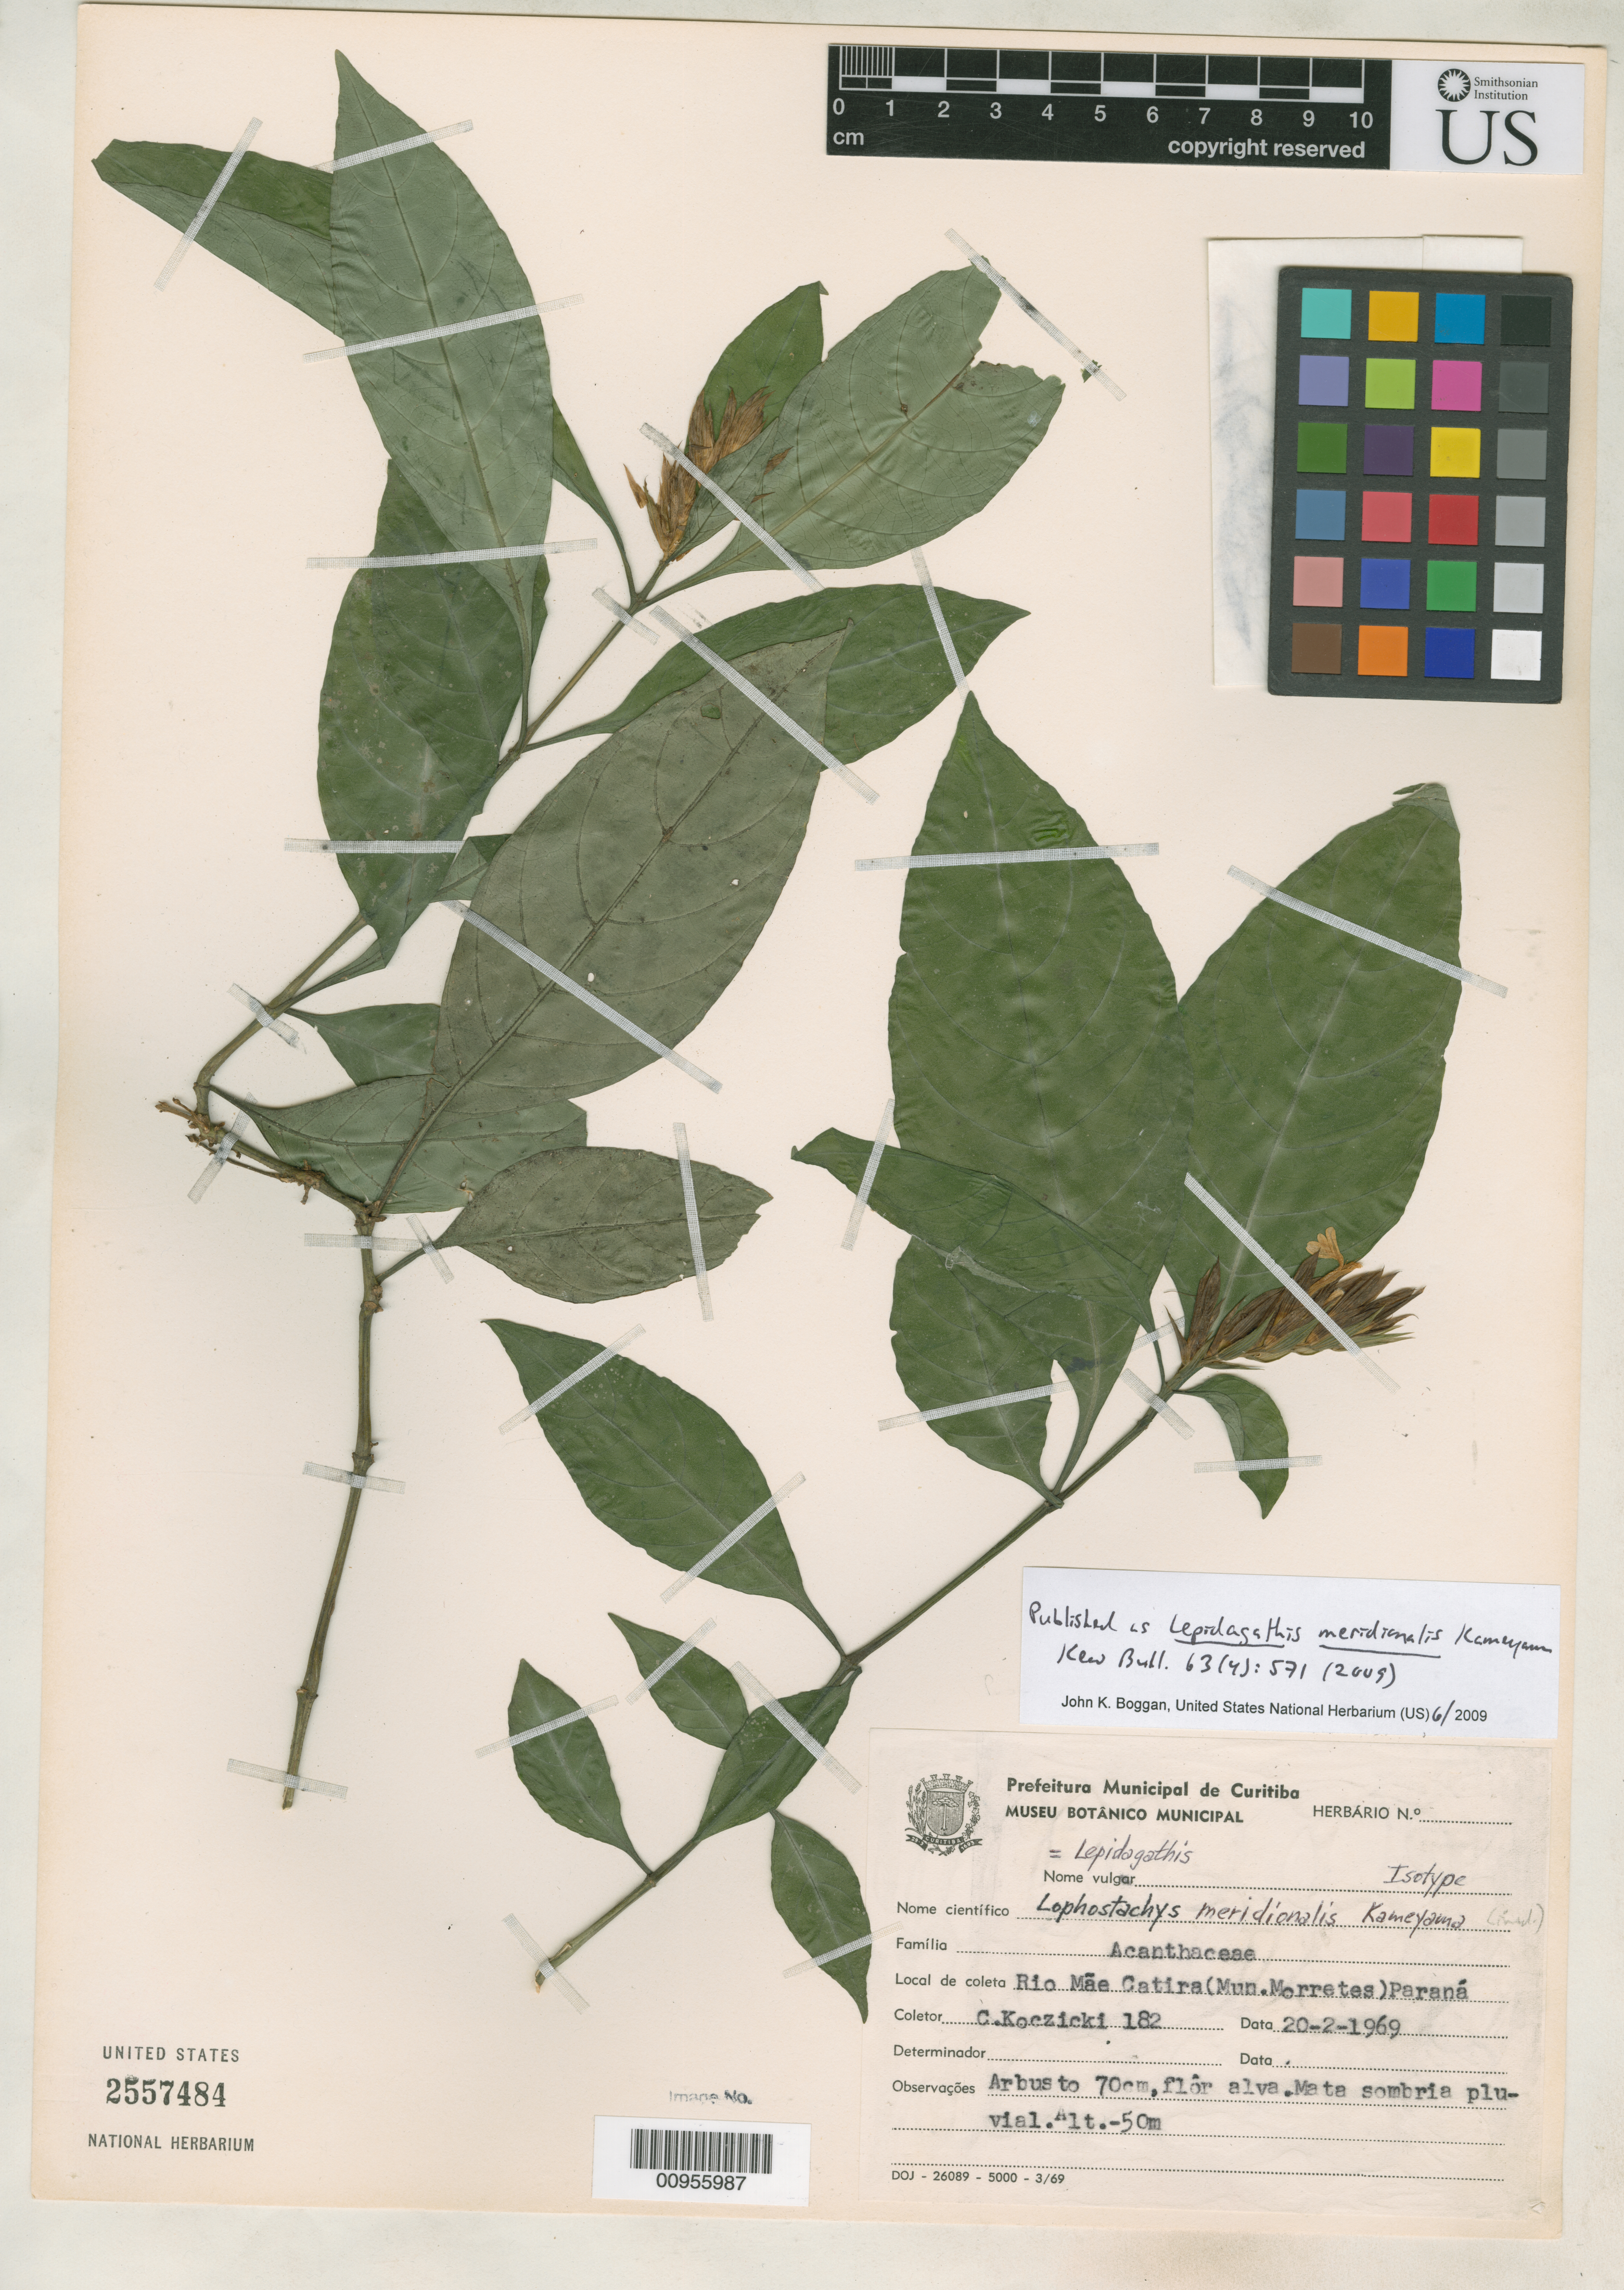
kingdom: Plantae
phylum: Tracheophyta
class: Magnoliopsida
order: Lamiales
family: Acanthaceae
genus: Lepidagathis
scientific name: Lepidagathis meridionalis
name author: Kameyama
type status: Isotype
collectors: C. Koczicki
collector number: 182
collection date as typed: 20 Feb 1969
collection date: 1969-02-20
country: Brazil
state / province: Paraná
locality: Rio Mãe Catira (Mun. Morretes), Paraná.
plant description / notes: Specimen annotated as 'Lophostachys meridionalis Kameyama"; ined. name, epithet published in Lepidagathis.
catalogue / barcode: US 2557484